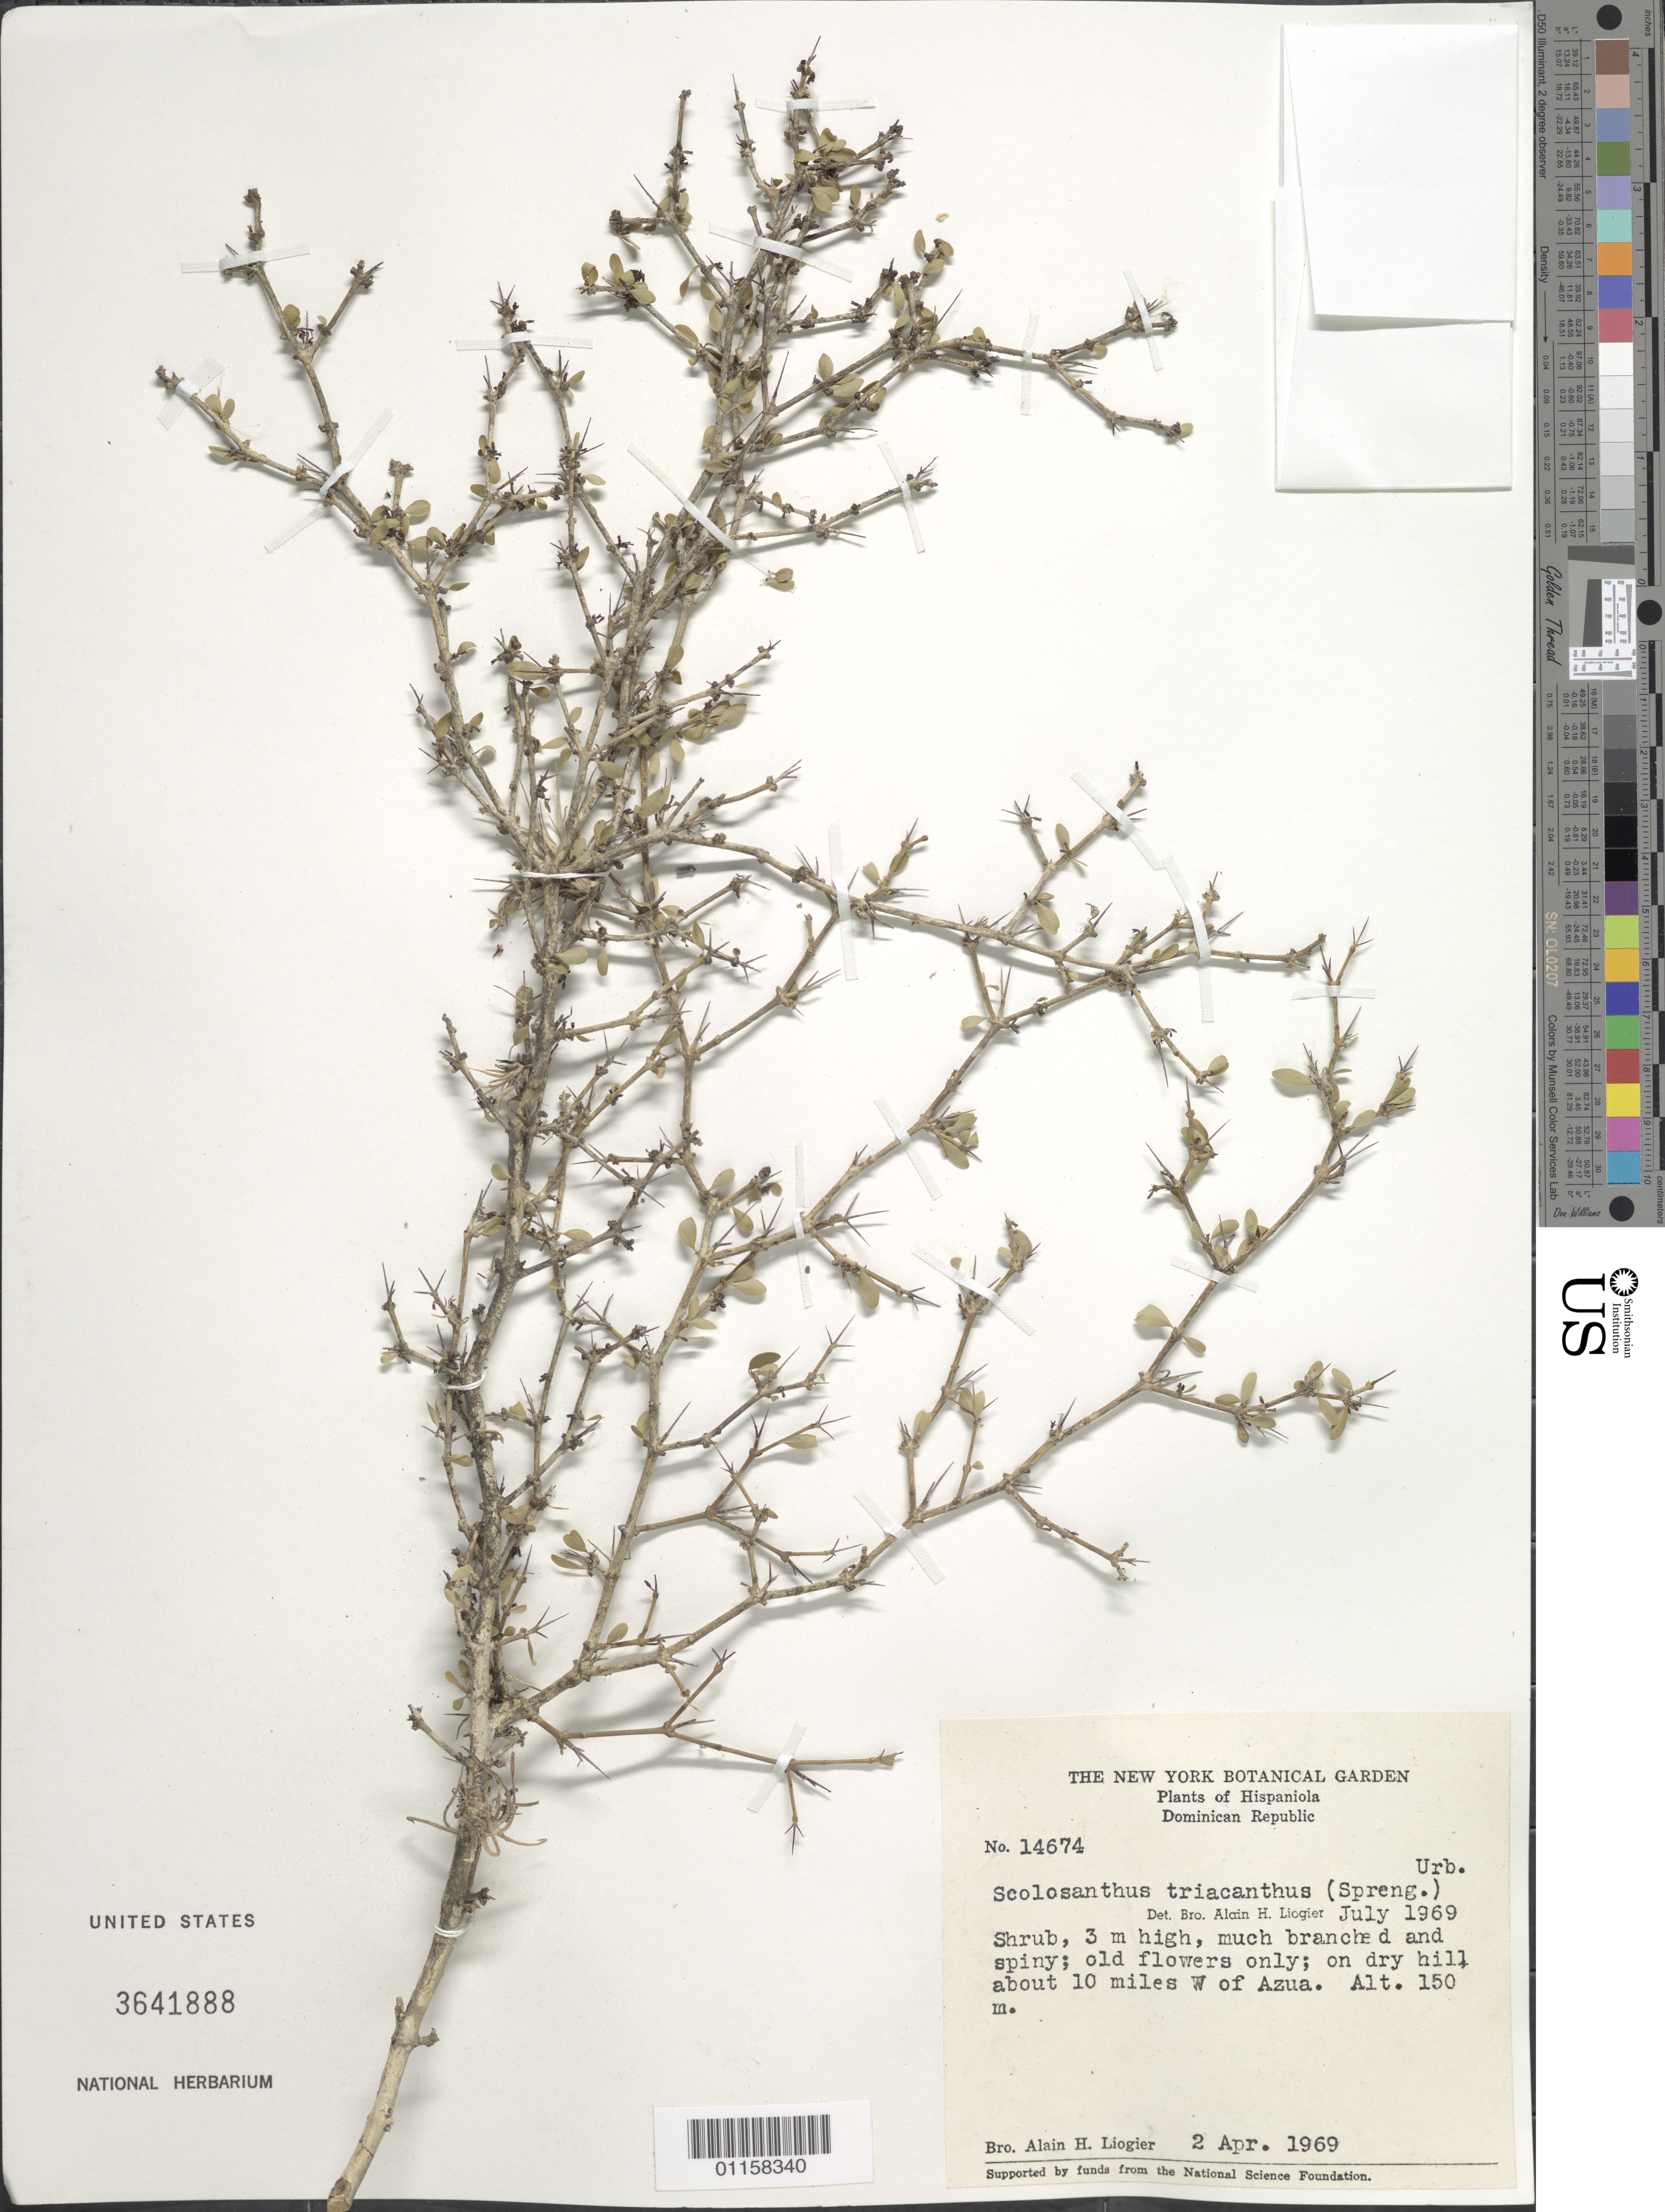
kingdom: Plantae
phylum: Tracheophyta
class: Magnoliopsida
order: Gentianales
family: Rubiaceae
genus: Scolosanthus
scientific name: Scolosanthus triacanthus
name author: (Spreng.) DC.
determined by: Liogier, Alain H.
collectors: A. H. Liogier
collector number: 14674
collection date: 1969-04-02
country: Dominican Republic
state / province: Azua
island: Hispaniola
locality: Azua, about 10 miles W.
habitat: On dry hill.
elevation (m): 150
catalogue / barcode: US 3641888